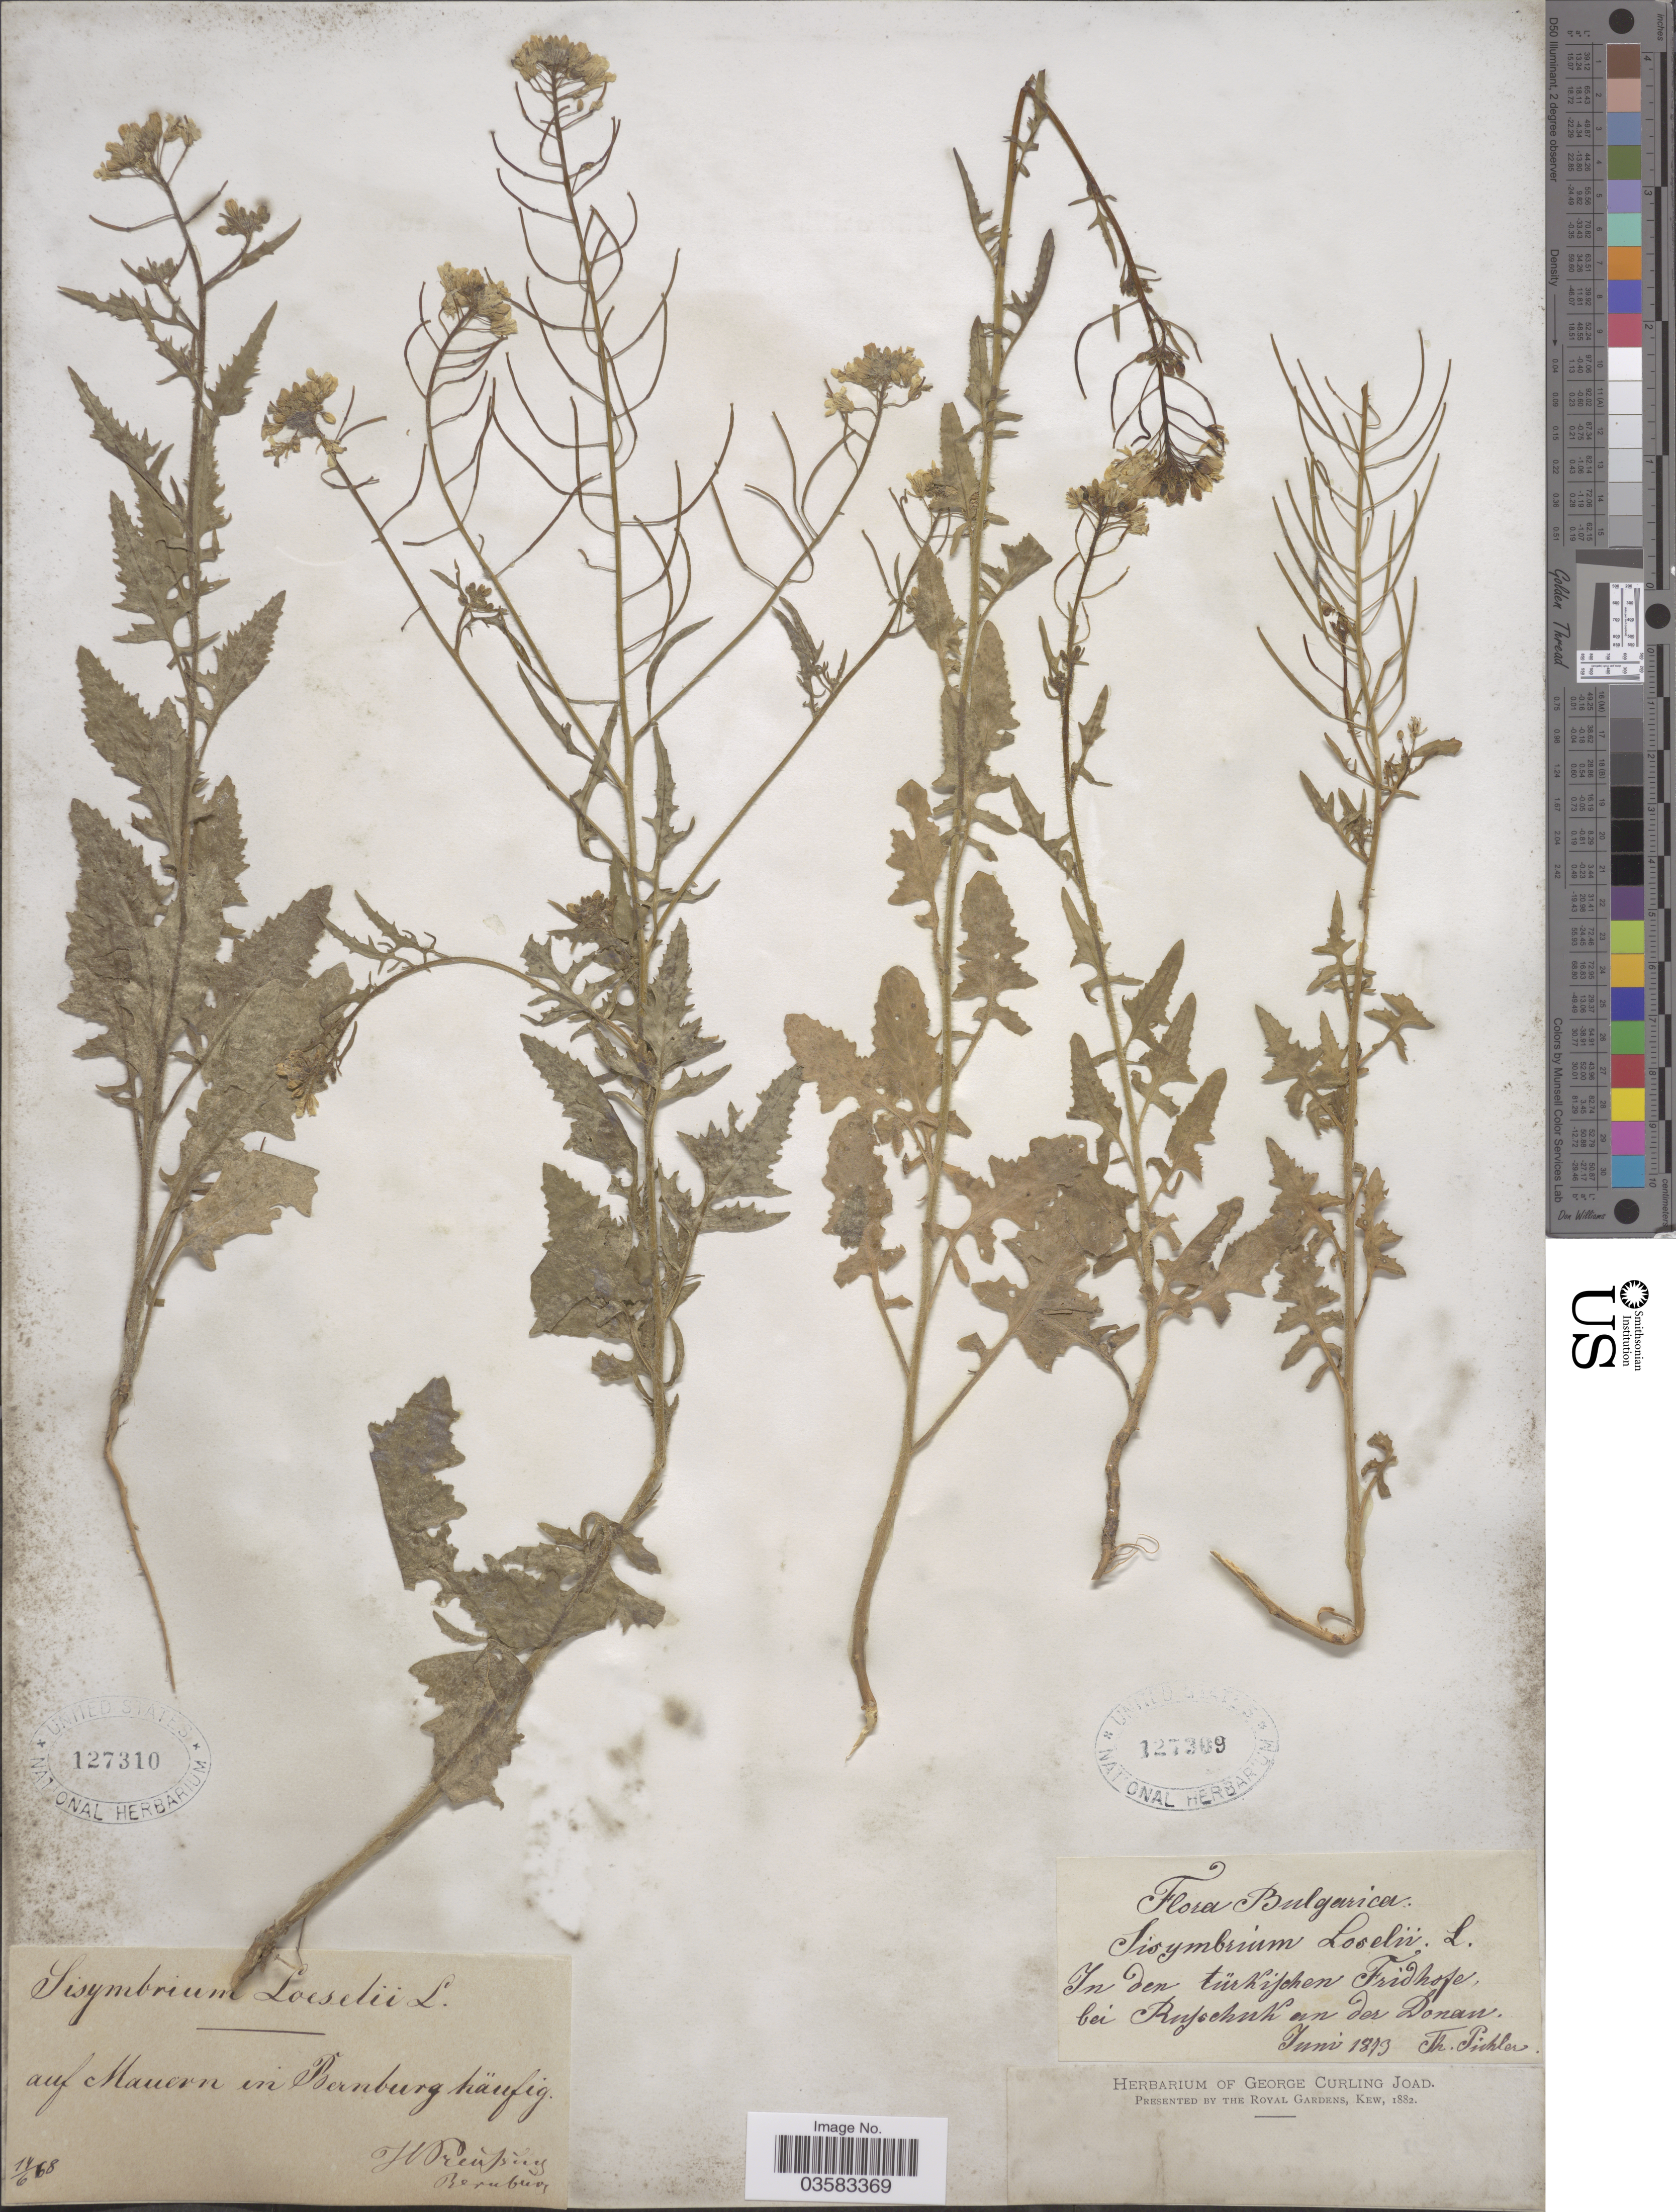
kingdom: Plantae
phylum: Tracheophyta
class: Magnoliopsida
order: Brassicales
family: Brassicaceae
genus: Sisymbrium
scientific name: Sisymbrium loeselii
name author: L.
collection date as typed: Transcribed d/m/y: 14/6/68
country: Germany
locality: Auf Mauern in Bernburg häufig.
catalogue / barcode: US 127310-2